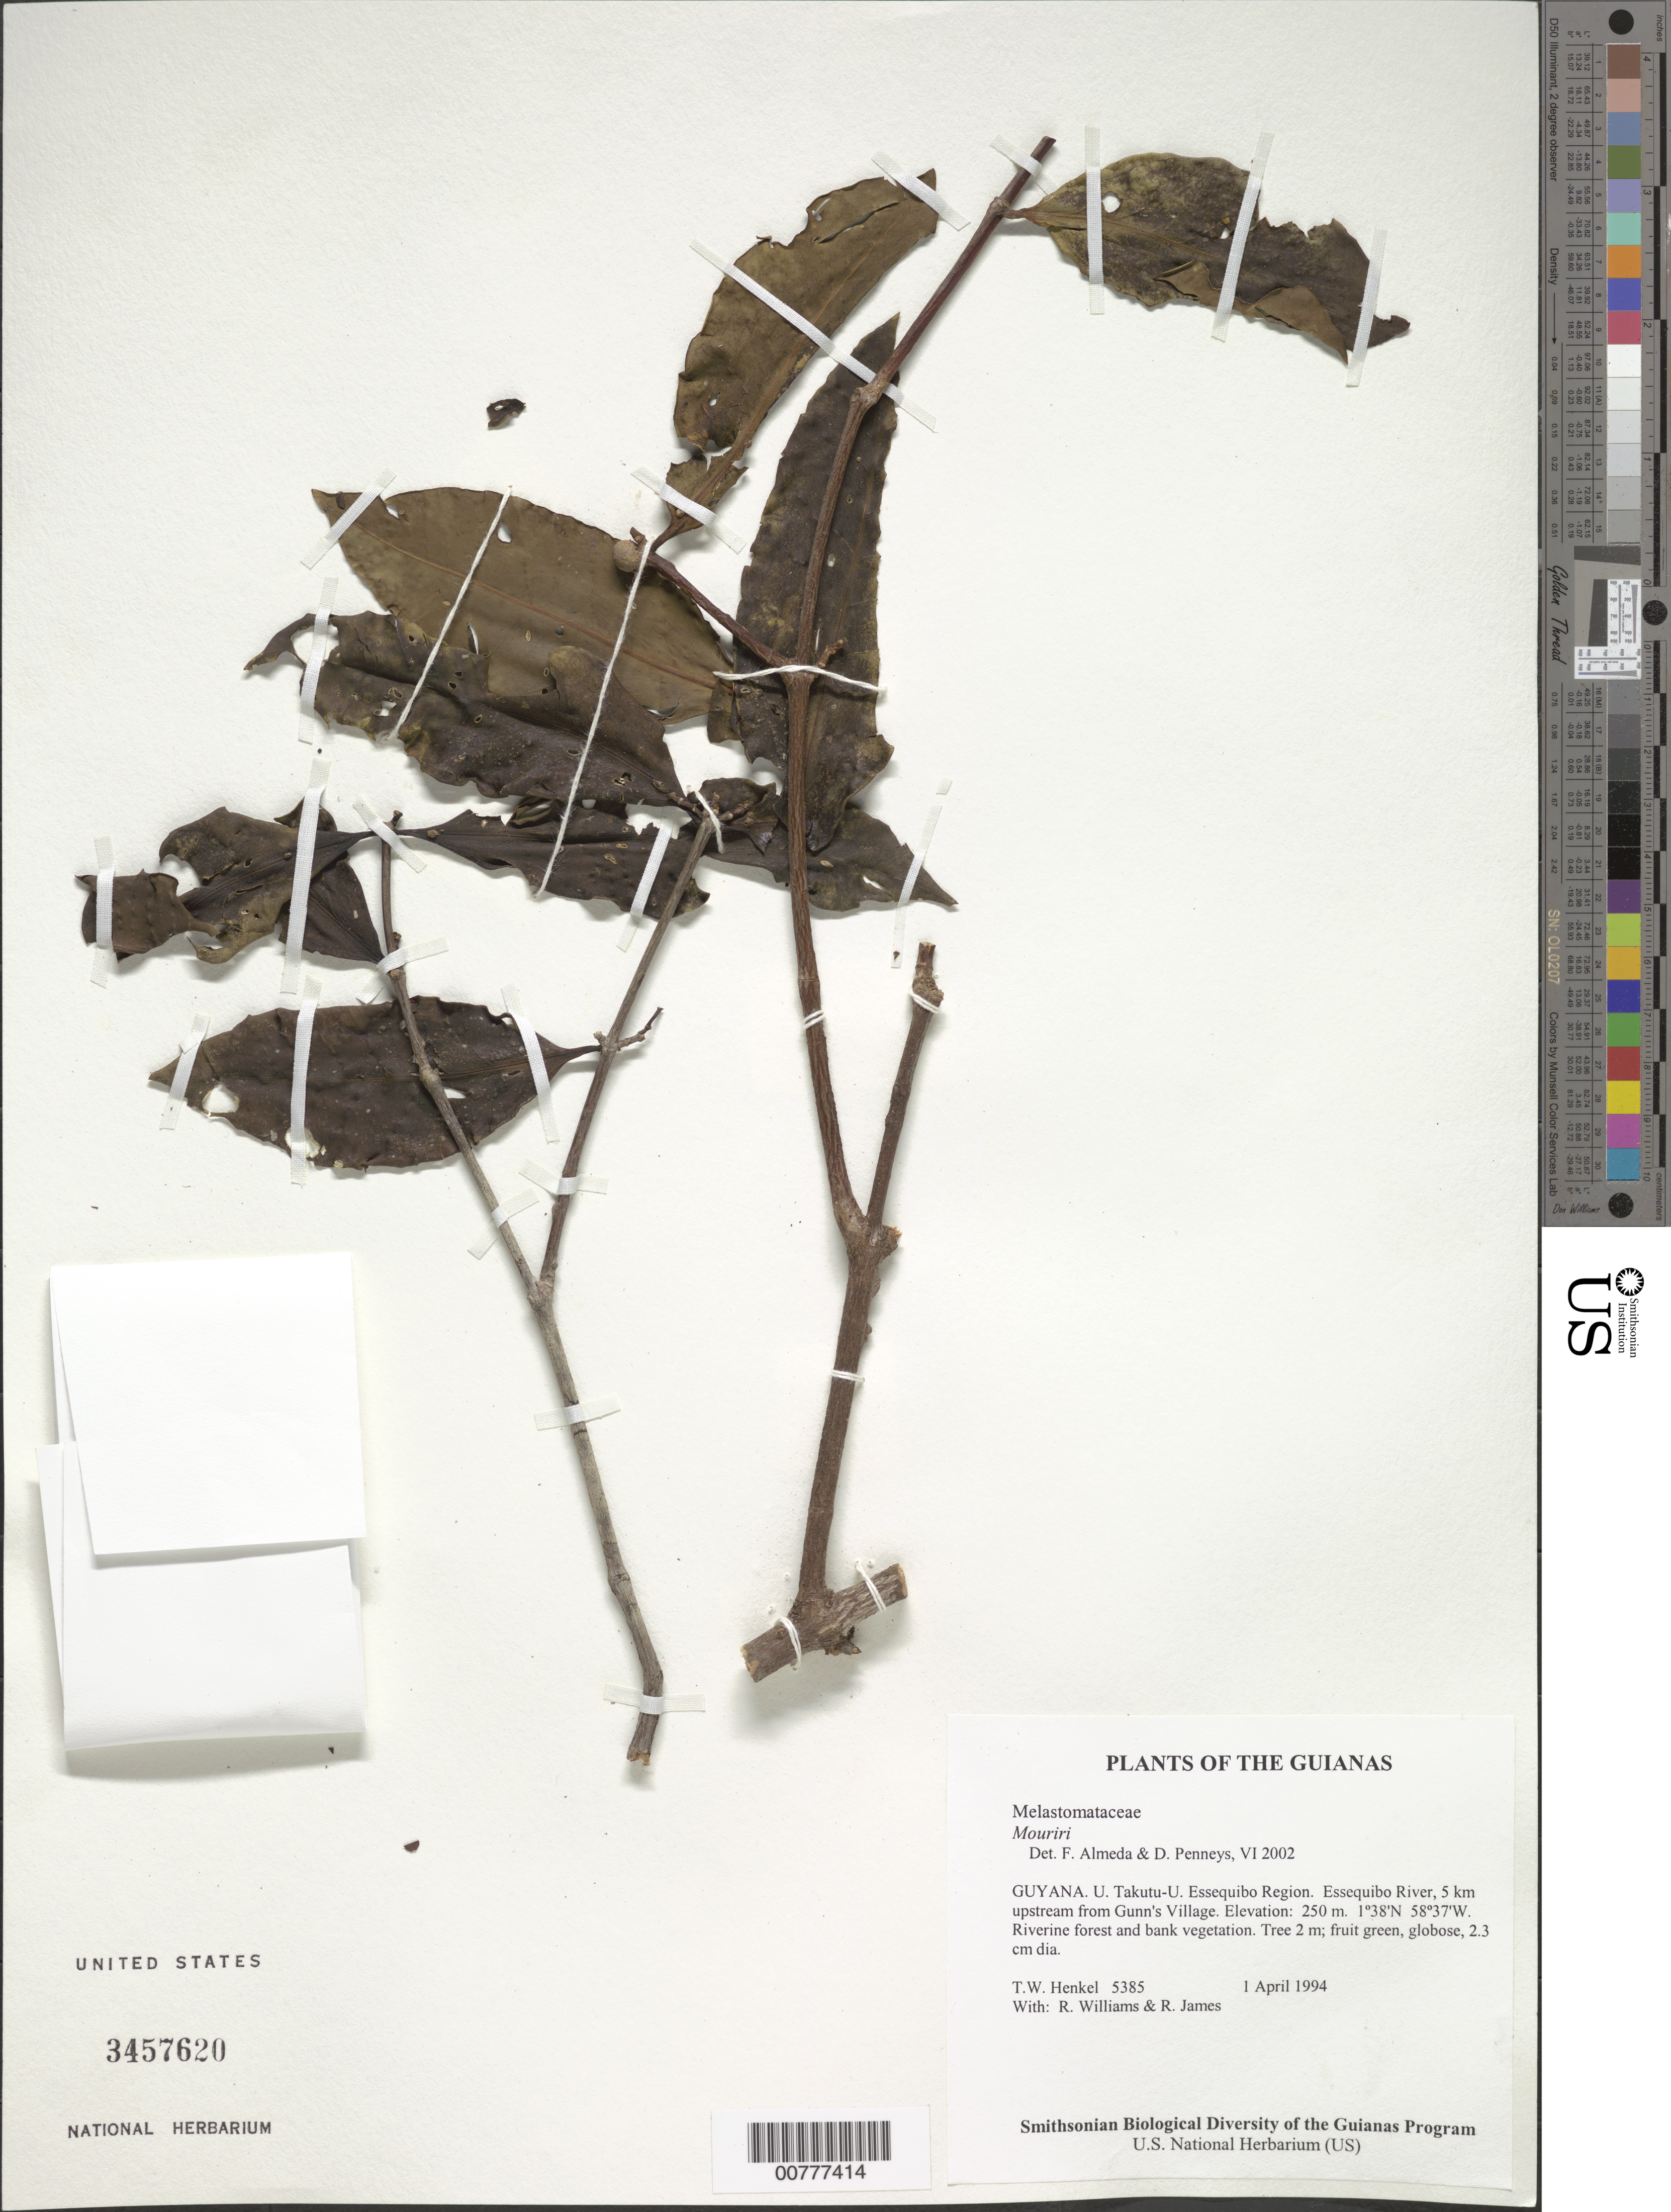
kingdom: Plantae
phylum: Tracheophyta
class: Magnoliopsida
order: Myrtales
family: Melastomataceae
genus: Mouriri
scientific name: Mouriri sp.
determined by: Almeda, F.; Penneys, D. S.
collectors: T. Henkel, R. Williams & R. James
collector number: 5385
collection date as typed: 1 April 1994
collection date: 1994-04-01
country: Guyana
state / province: U. Takutu-U. Essequibo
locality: Essequibo River, 5 km upstream from Gunn's Village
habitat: Riverine forest and bank vegetation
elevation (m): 250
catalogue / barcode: US 3457620